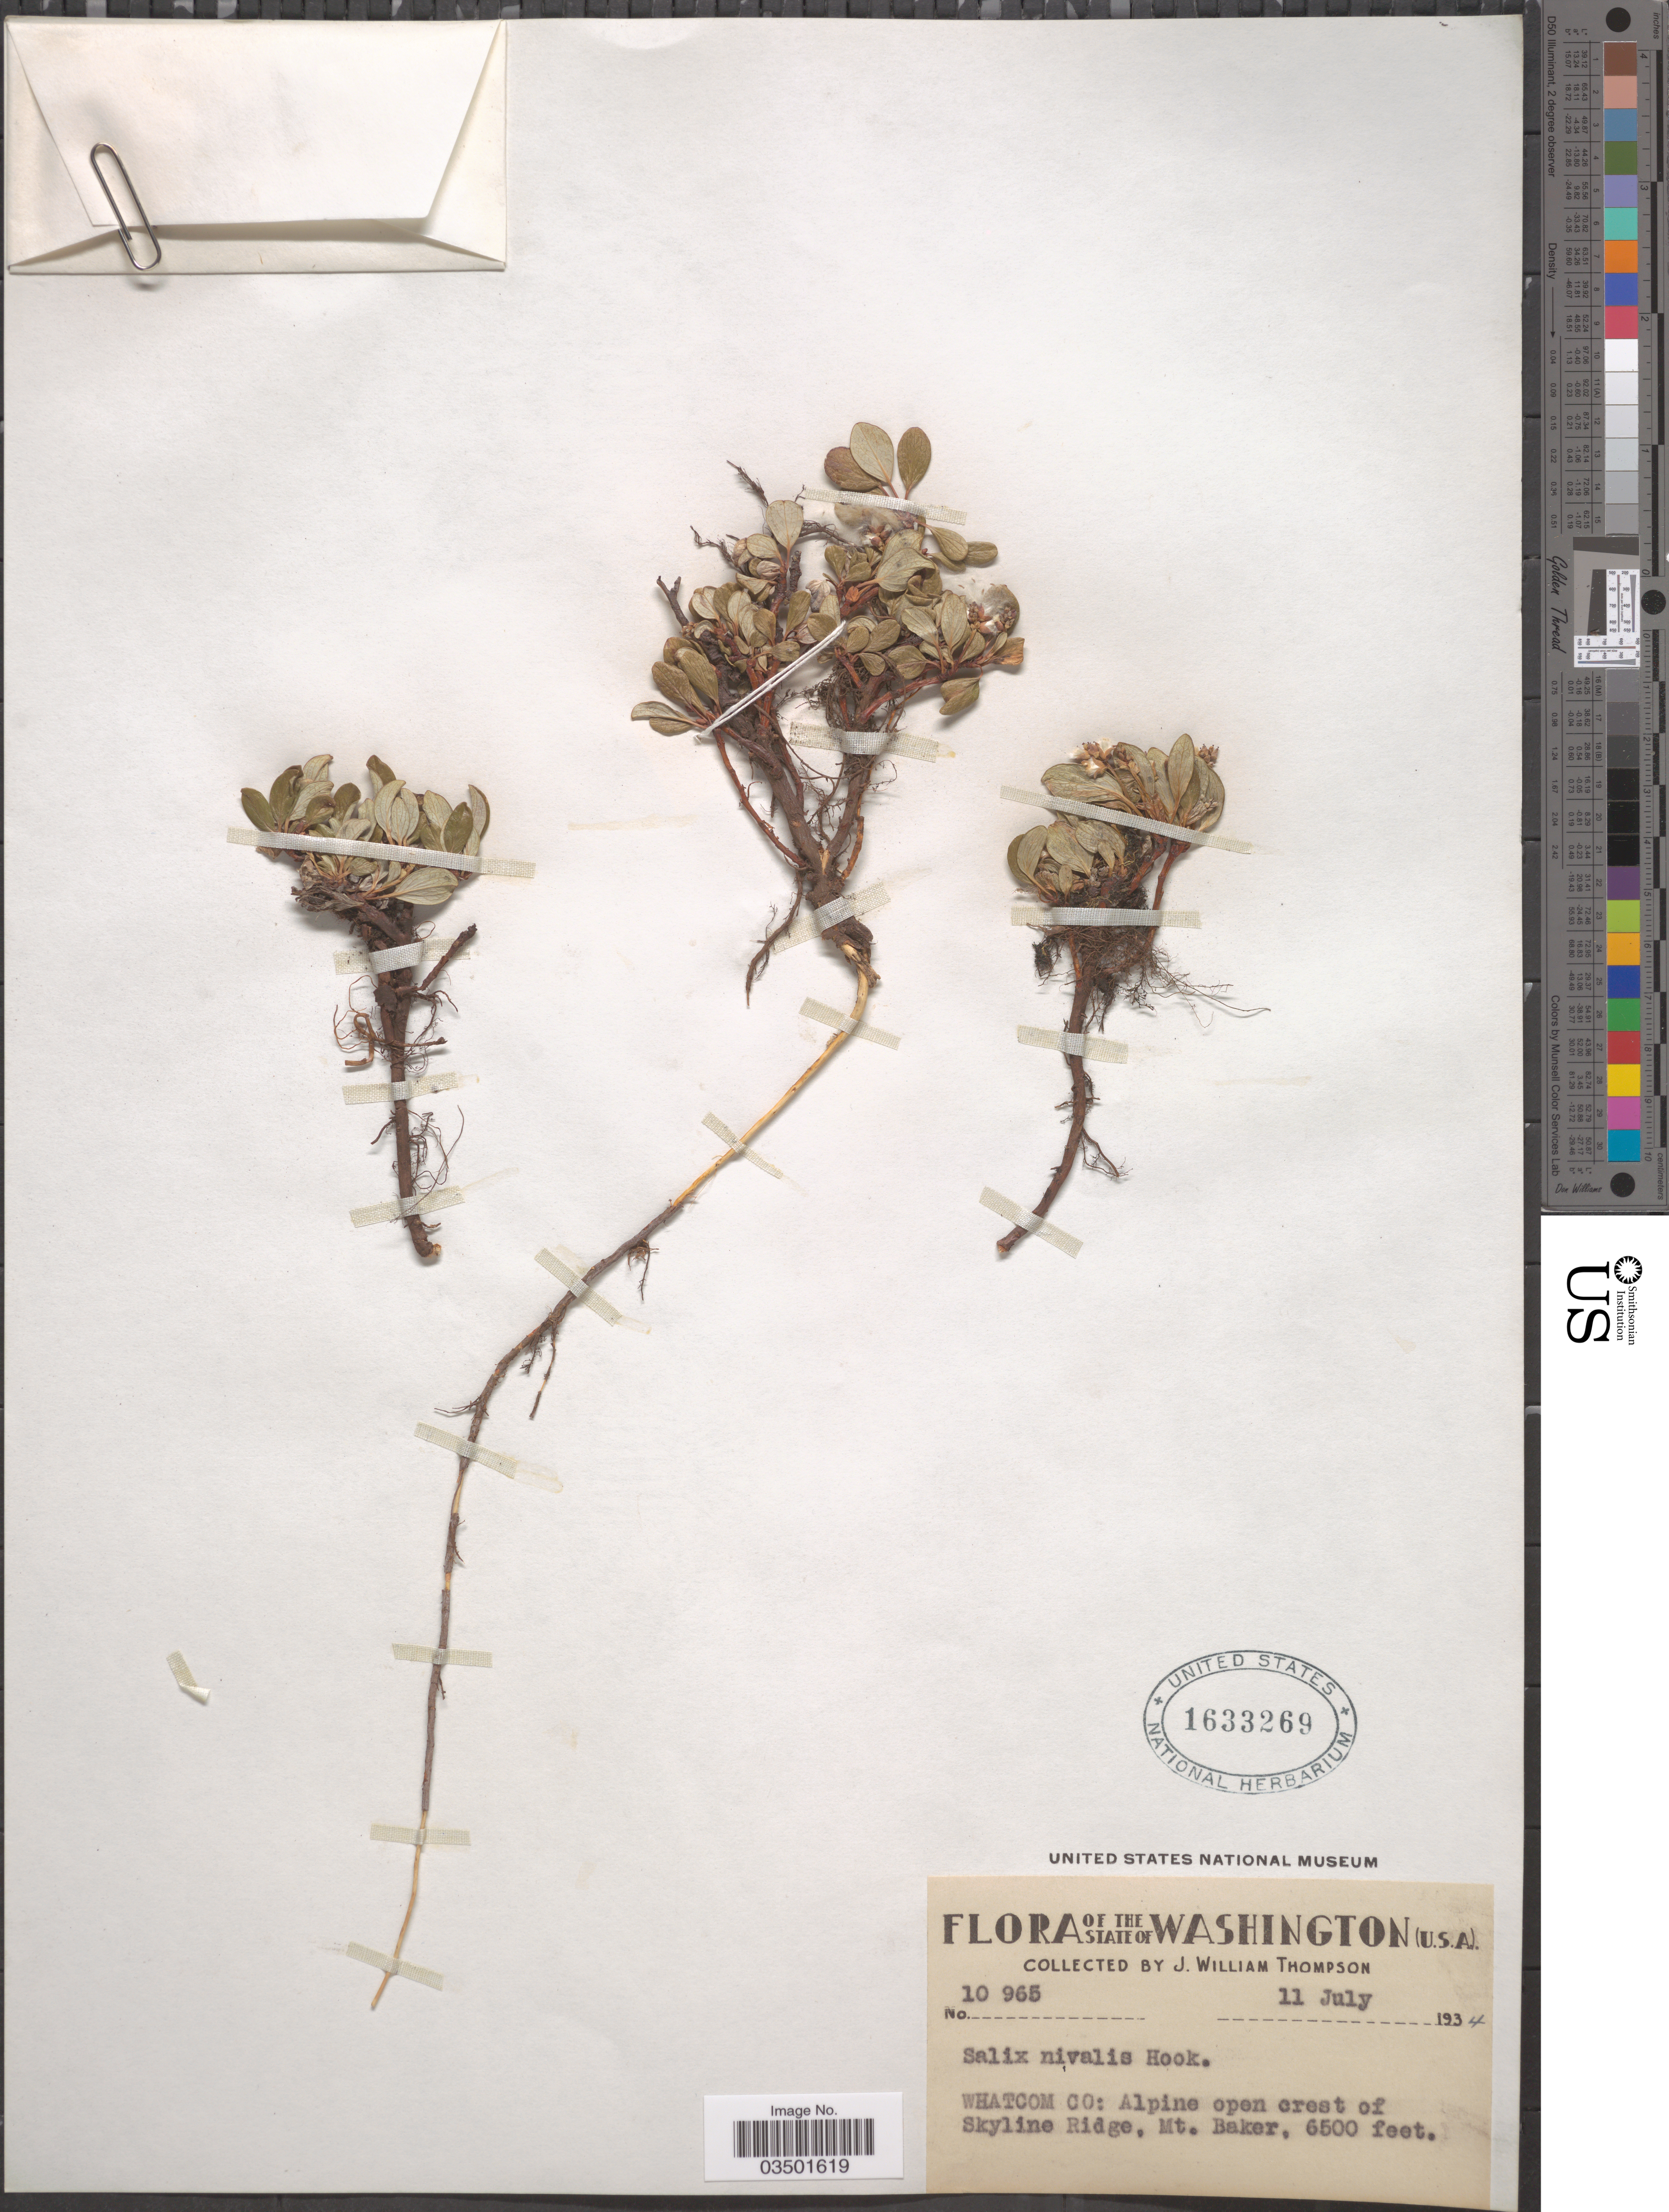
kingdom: Plantae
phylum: Tracheophyta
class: Magnoliopsida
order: Malpighiales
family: Salicaceae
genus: Salix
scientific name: Salix nivalis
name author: Hook.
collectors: J. W. Thompson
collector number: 10965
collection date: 1934-07-11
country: United States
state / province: Washington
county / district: Whitman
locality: Whatcom Co: Alpine open crest of Skyline Ridge, Mt. Baker.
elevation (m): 1981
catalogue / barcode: US 1633269